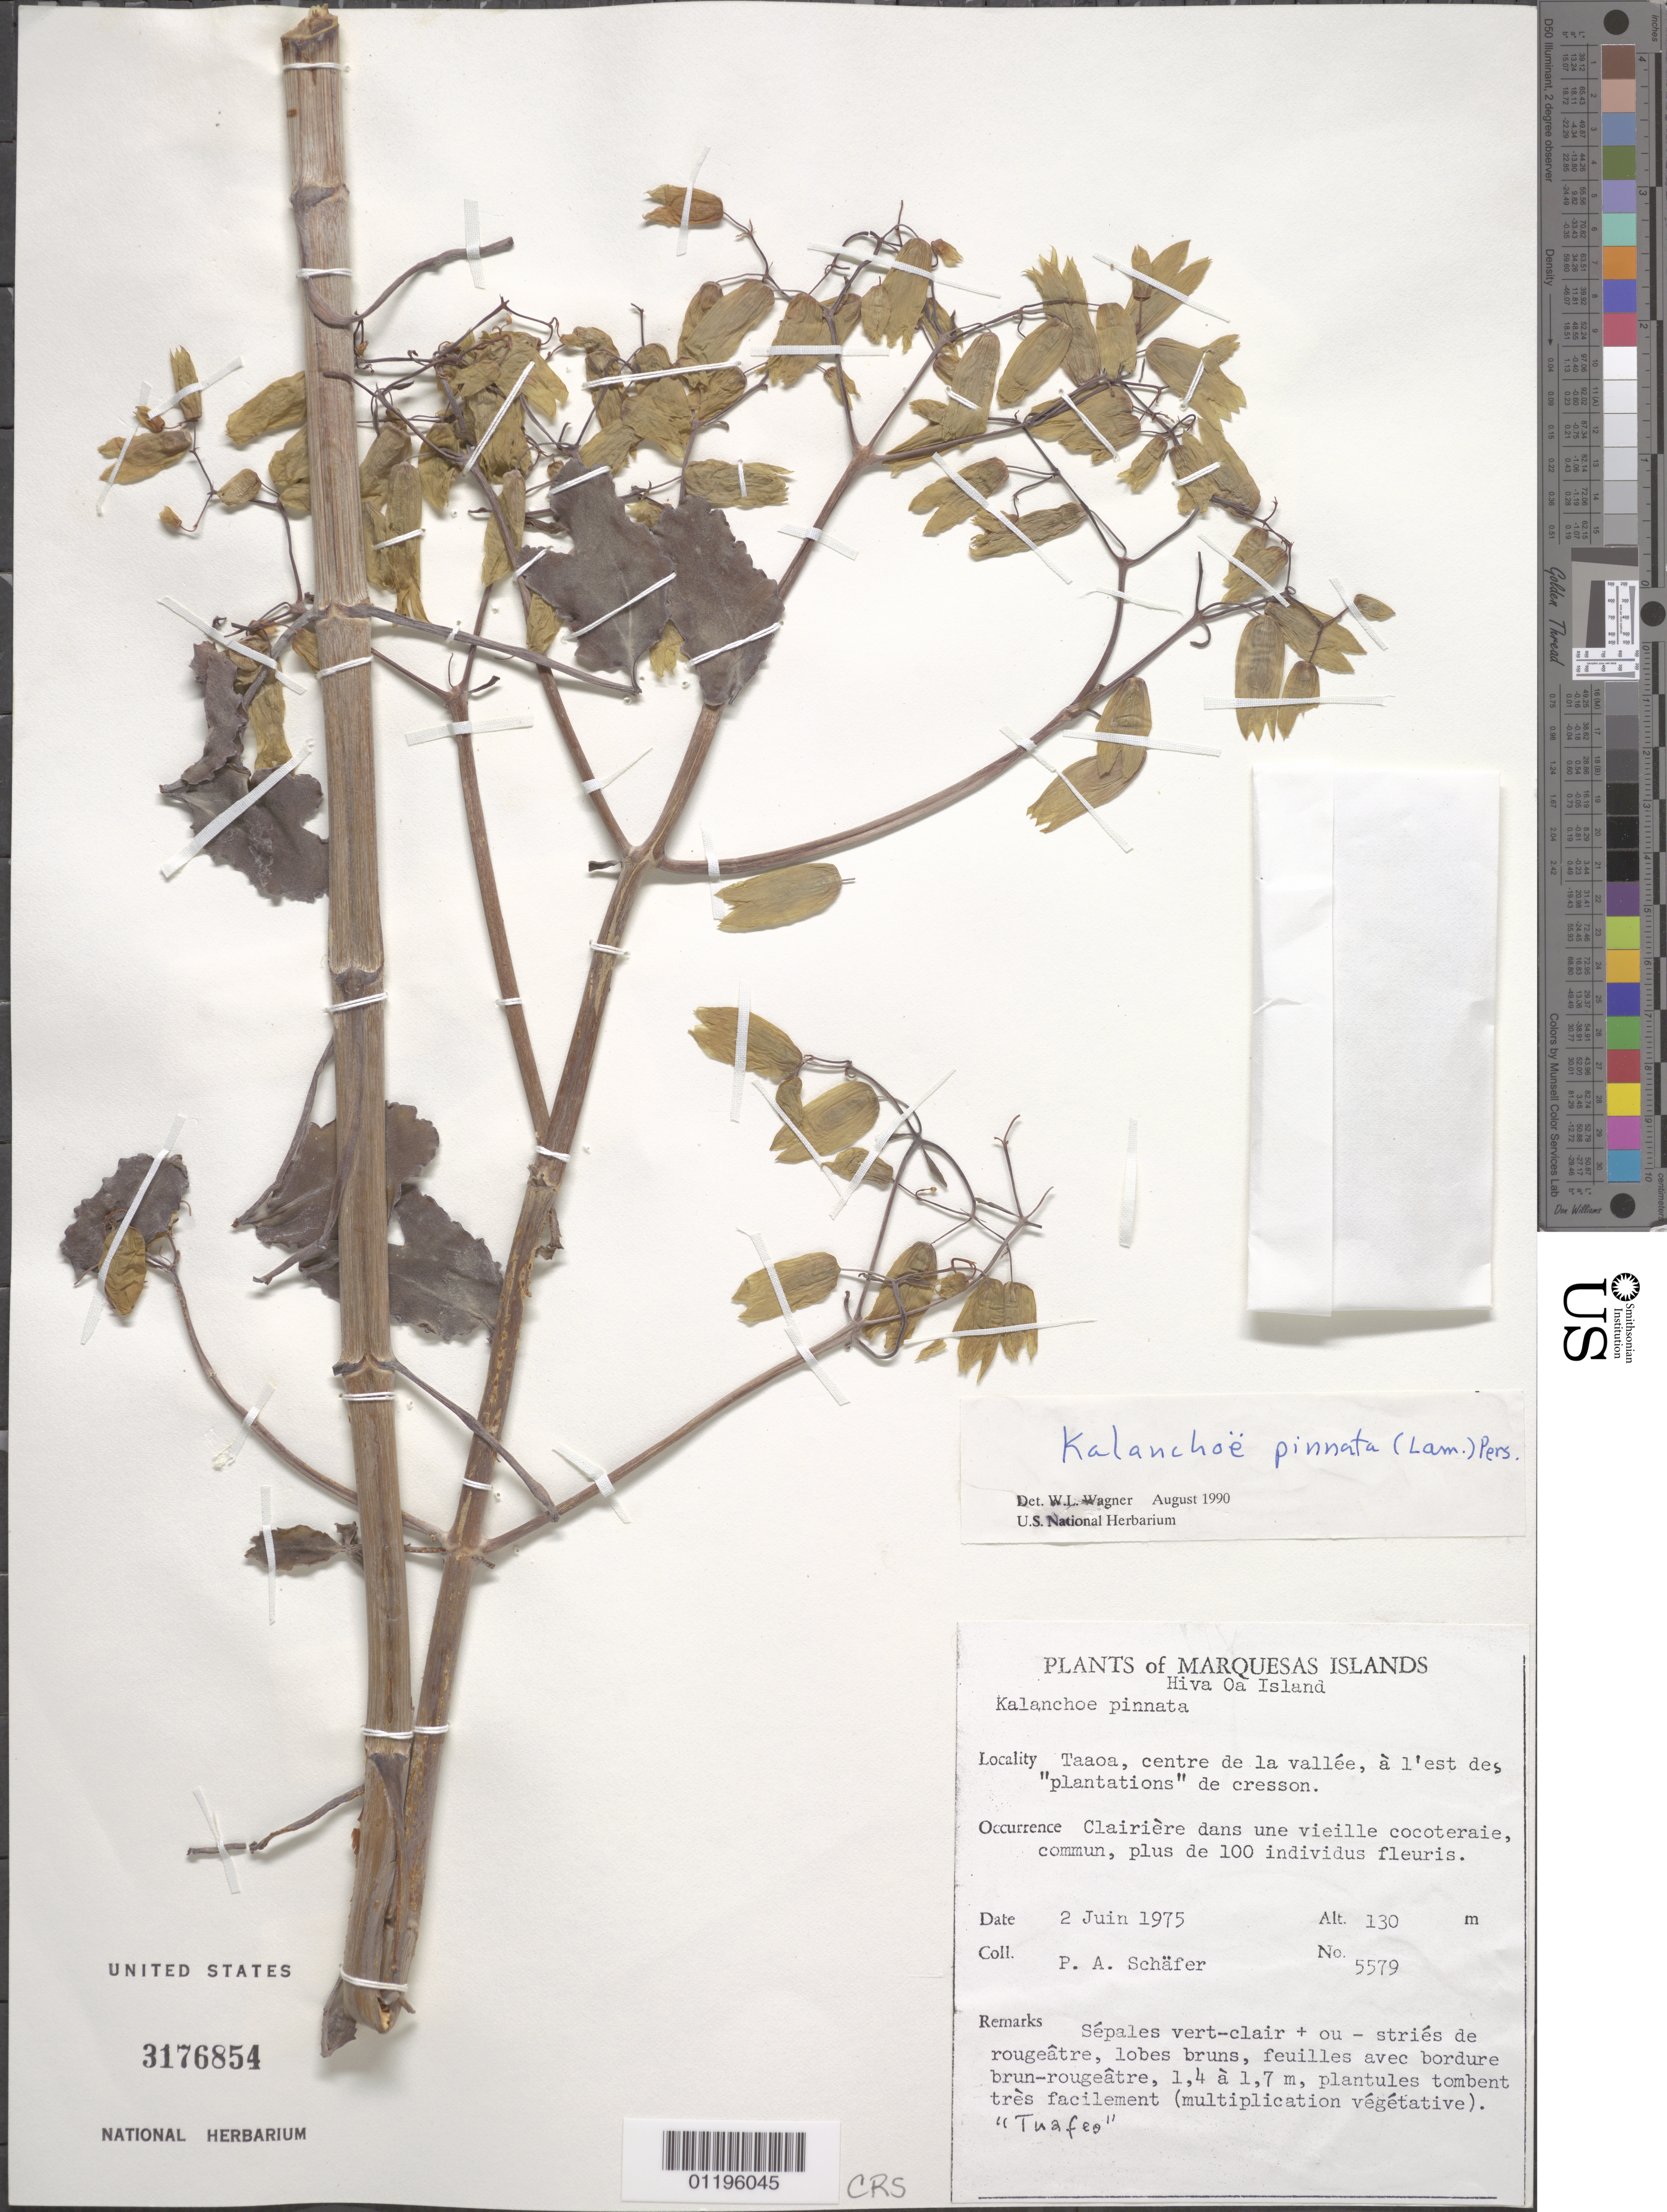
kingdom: Plantae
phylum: Tracheophyta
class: Magnoliopsida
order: Saxifragales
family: Crassulaceae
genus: Kalanchoe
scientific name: Kalanchoe pinnata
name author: (Lam.) Pers.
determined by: Wagner, W. L., (BOT), Smithsonian Institution - National Museum of Natural History (UNITED STATES)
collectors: P. A. Schäfer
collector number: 5579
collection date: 1975-06-02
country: French Polynesia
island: Hiva Oa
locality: Taaoa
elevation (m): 130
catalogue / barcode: US 3176854